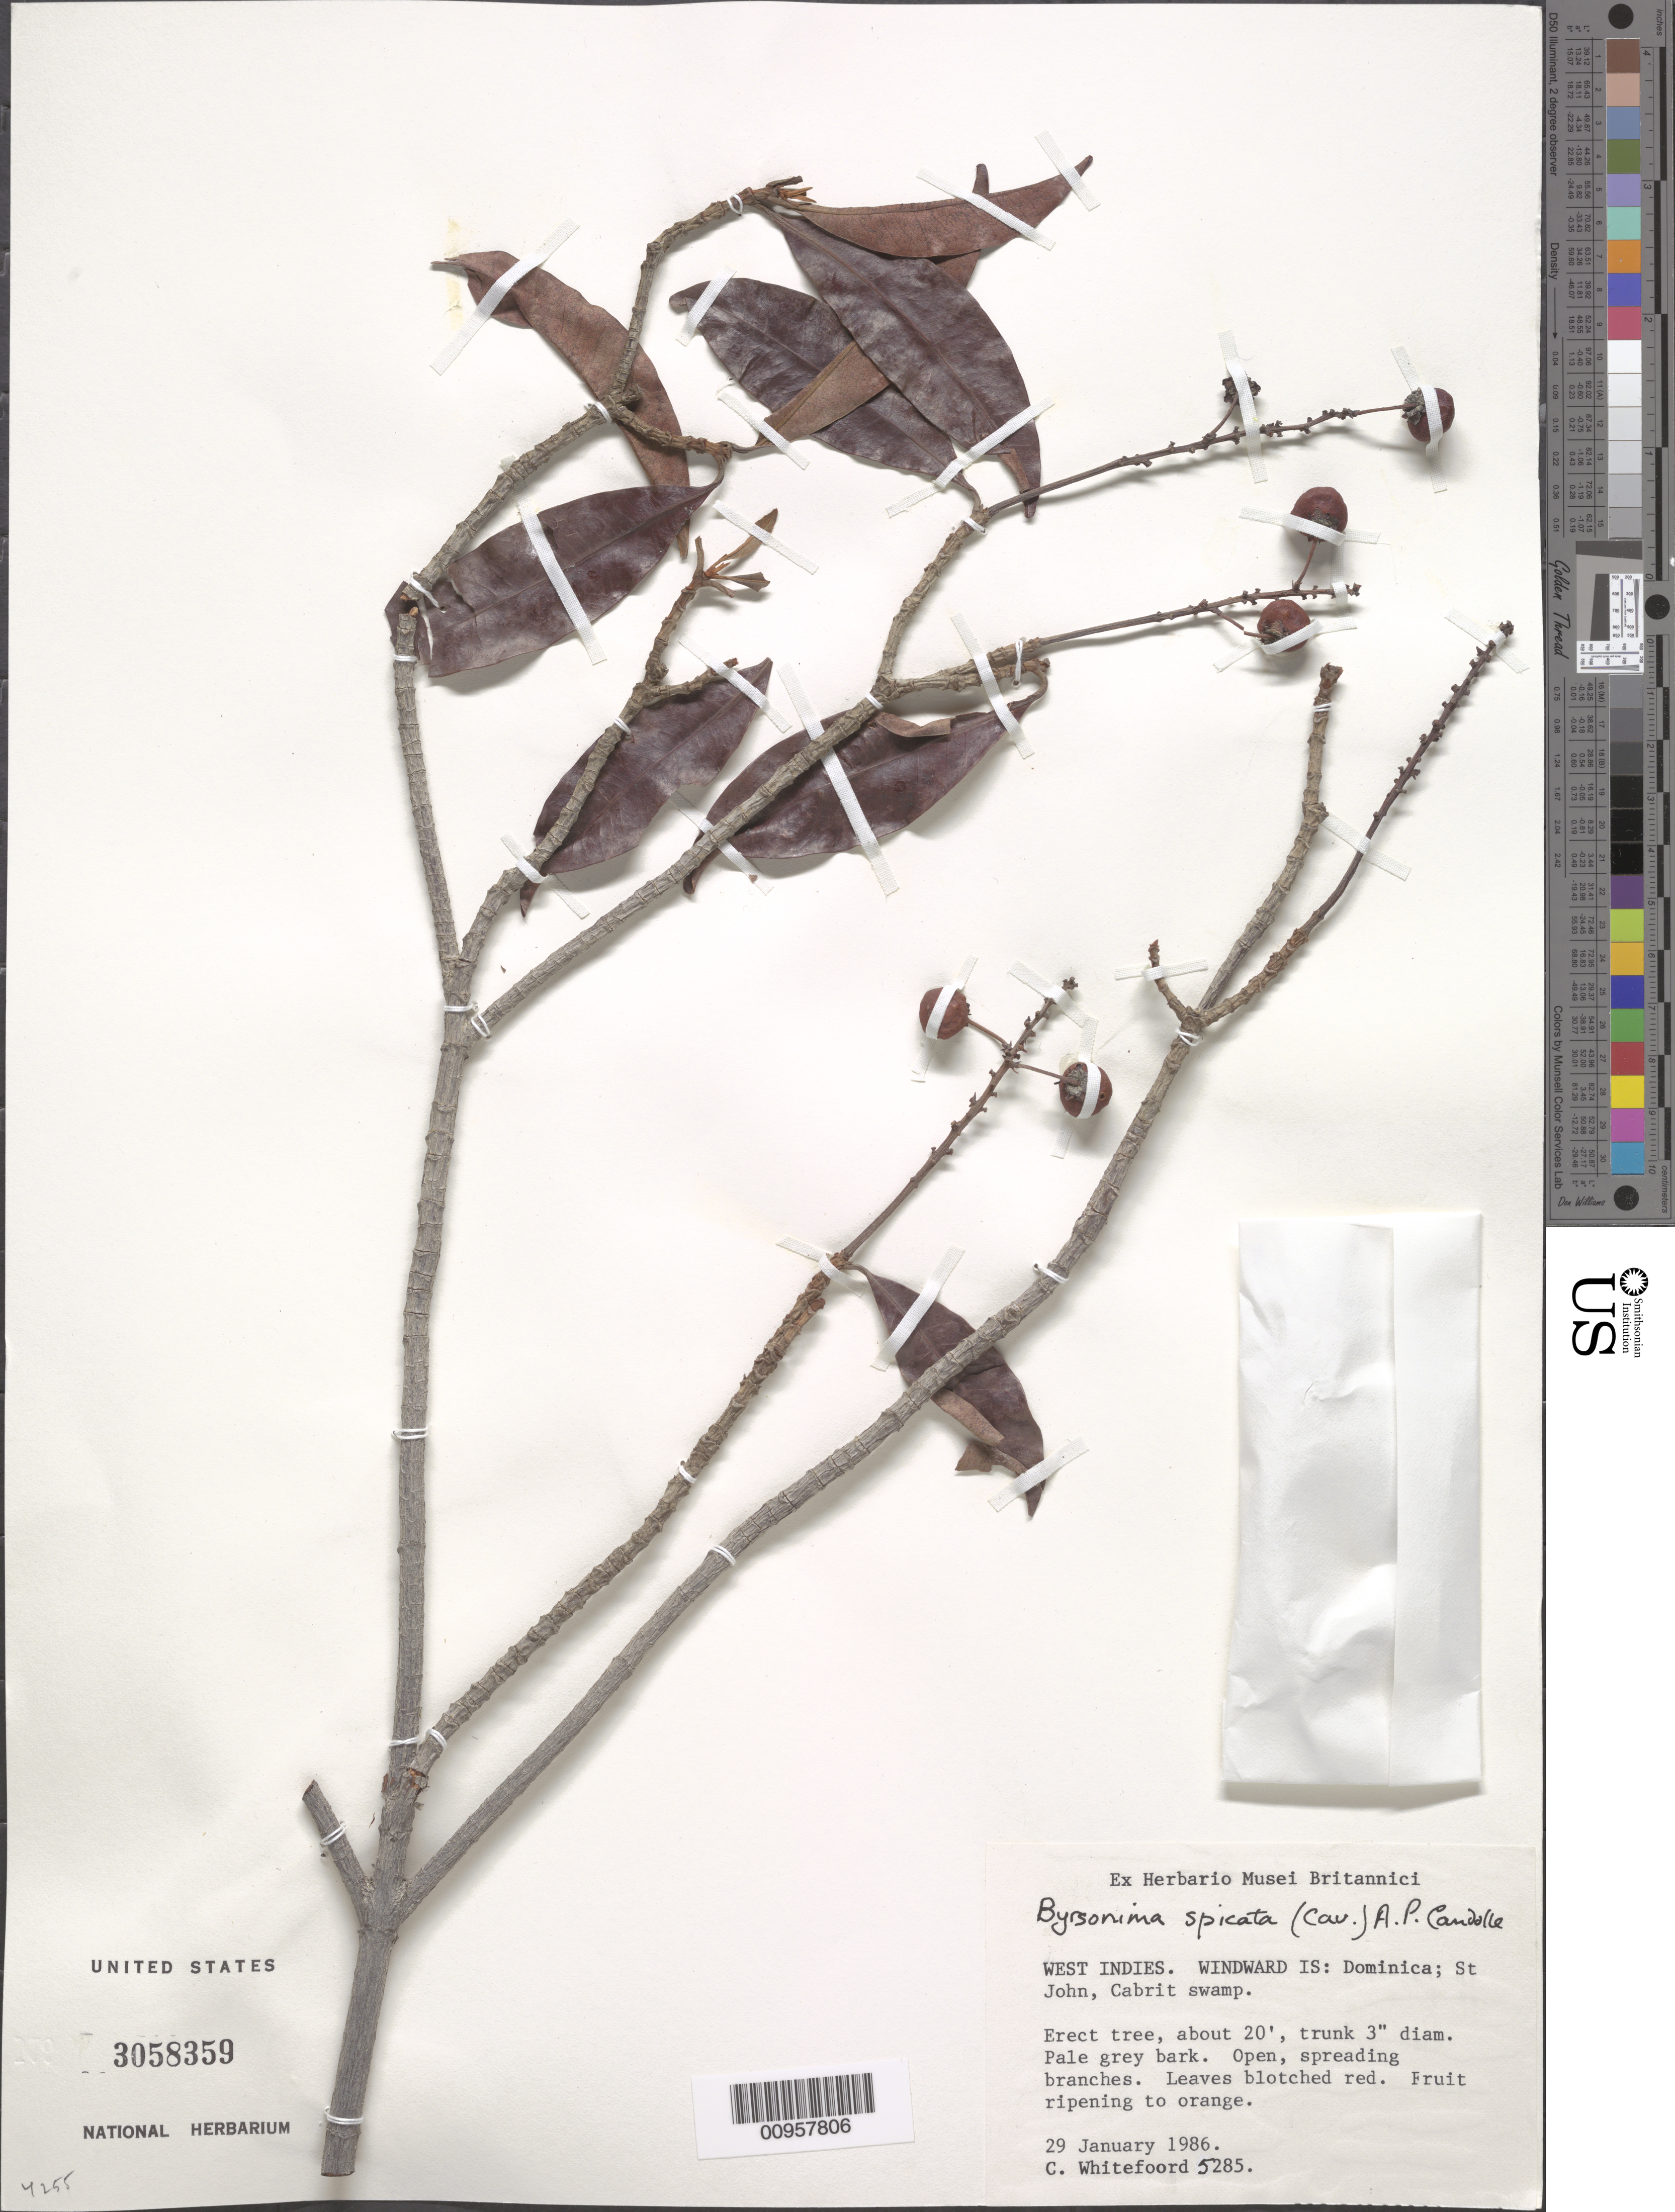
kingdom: Plantae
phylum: Tracheophyta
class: Magnoliopsida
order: Malpighiales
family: Malpighiaceae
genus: Byrsonima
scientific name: Byrsonima spicata (Cav.) DC.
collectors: C. Whitefoord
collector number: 5285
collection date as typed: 29 Jan 1986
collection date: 1986-01-29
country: Dominica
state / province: St. John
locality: Cabrit Swamp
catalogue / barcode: US 3058359